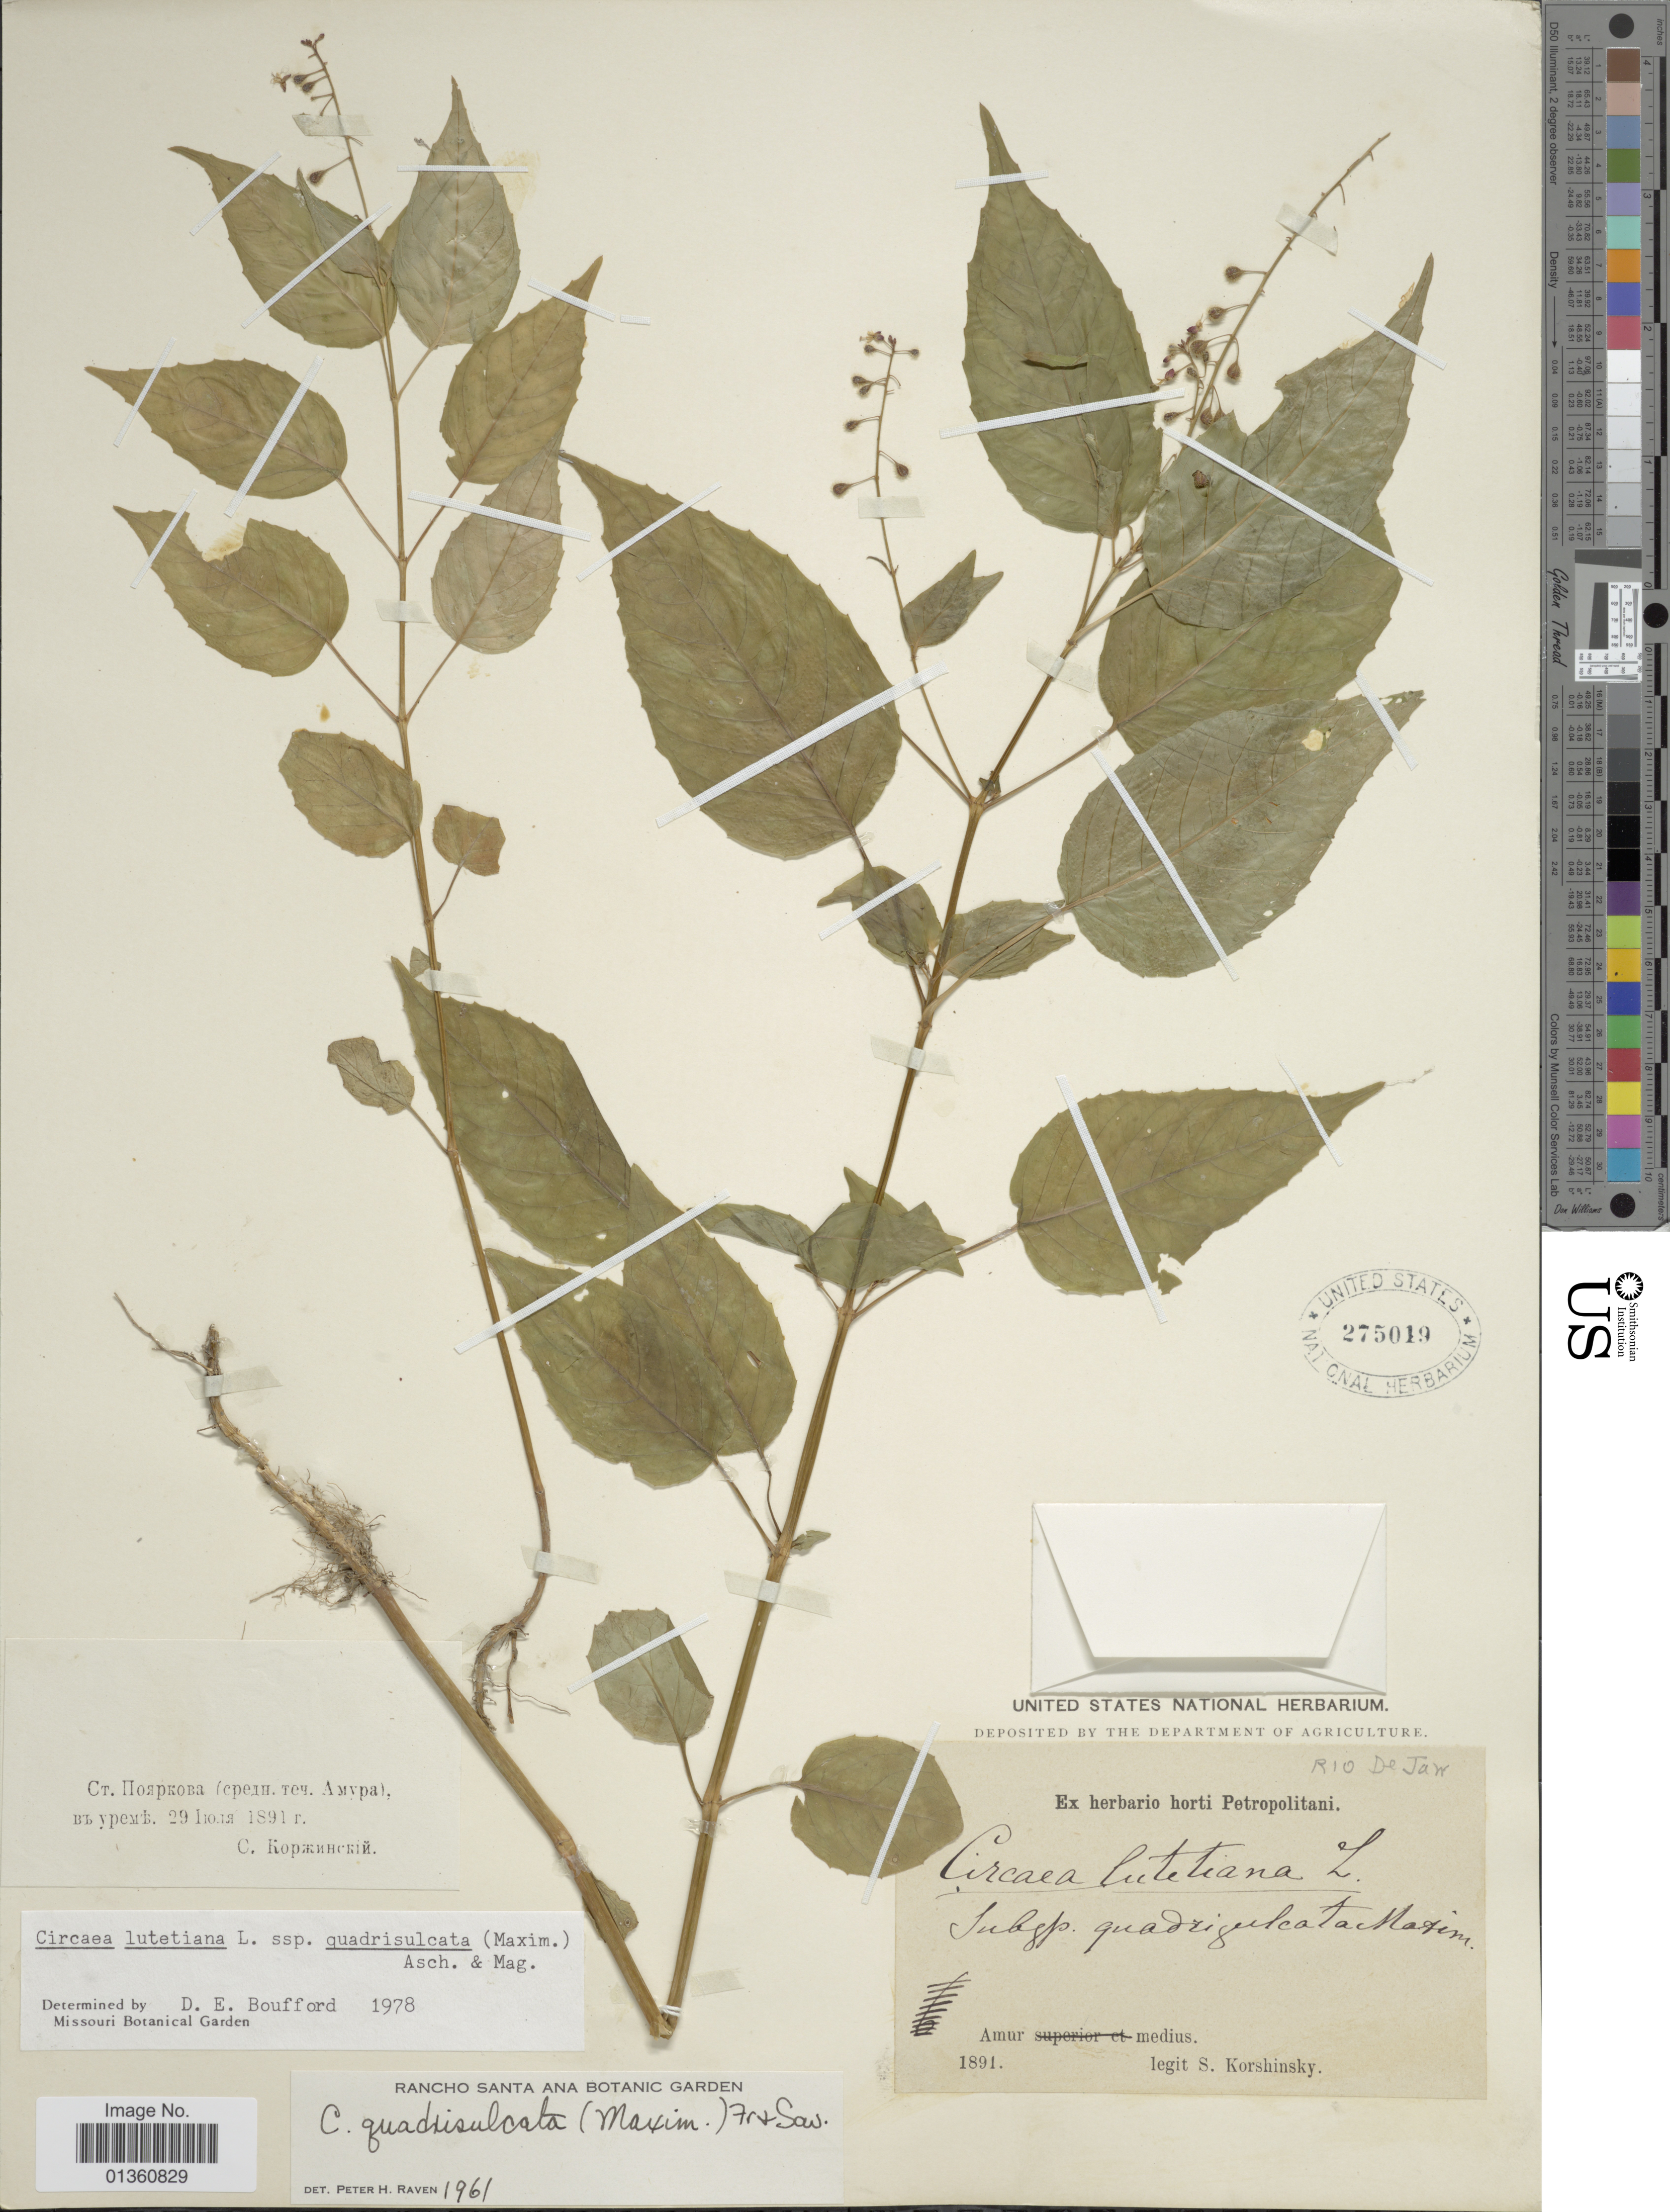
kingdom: Plantae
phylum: Tracheophyta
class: Magnoliopsida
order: Myrtales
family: Onagraceae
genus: Circaea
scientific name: Circaea quadrisulcata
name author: (Maxim.) Franch. & Sav.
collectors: S. I. Korshinsky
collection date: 1891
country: Russian Federation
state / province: Amur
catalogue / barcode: US 275019